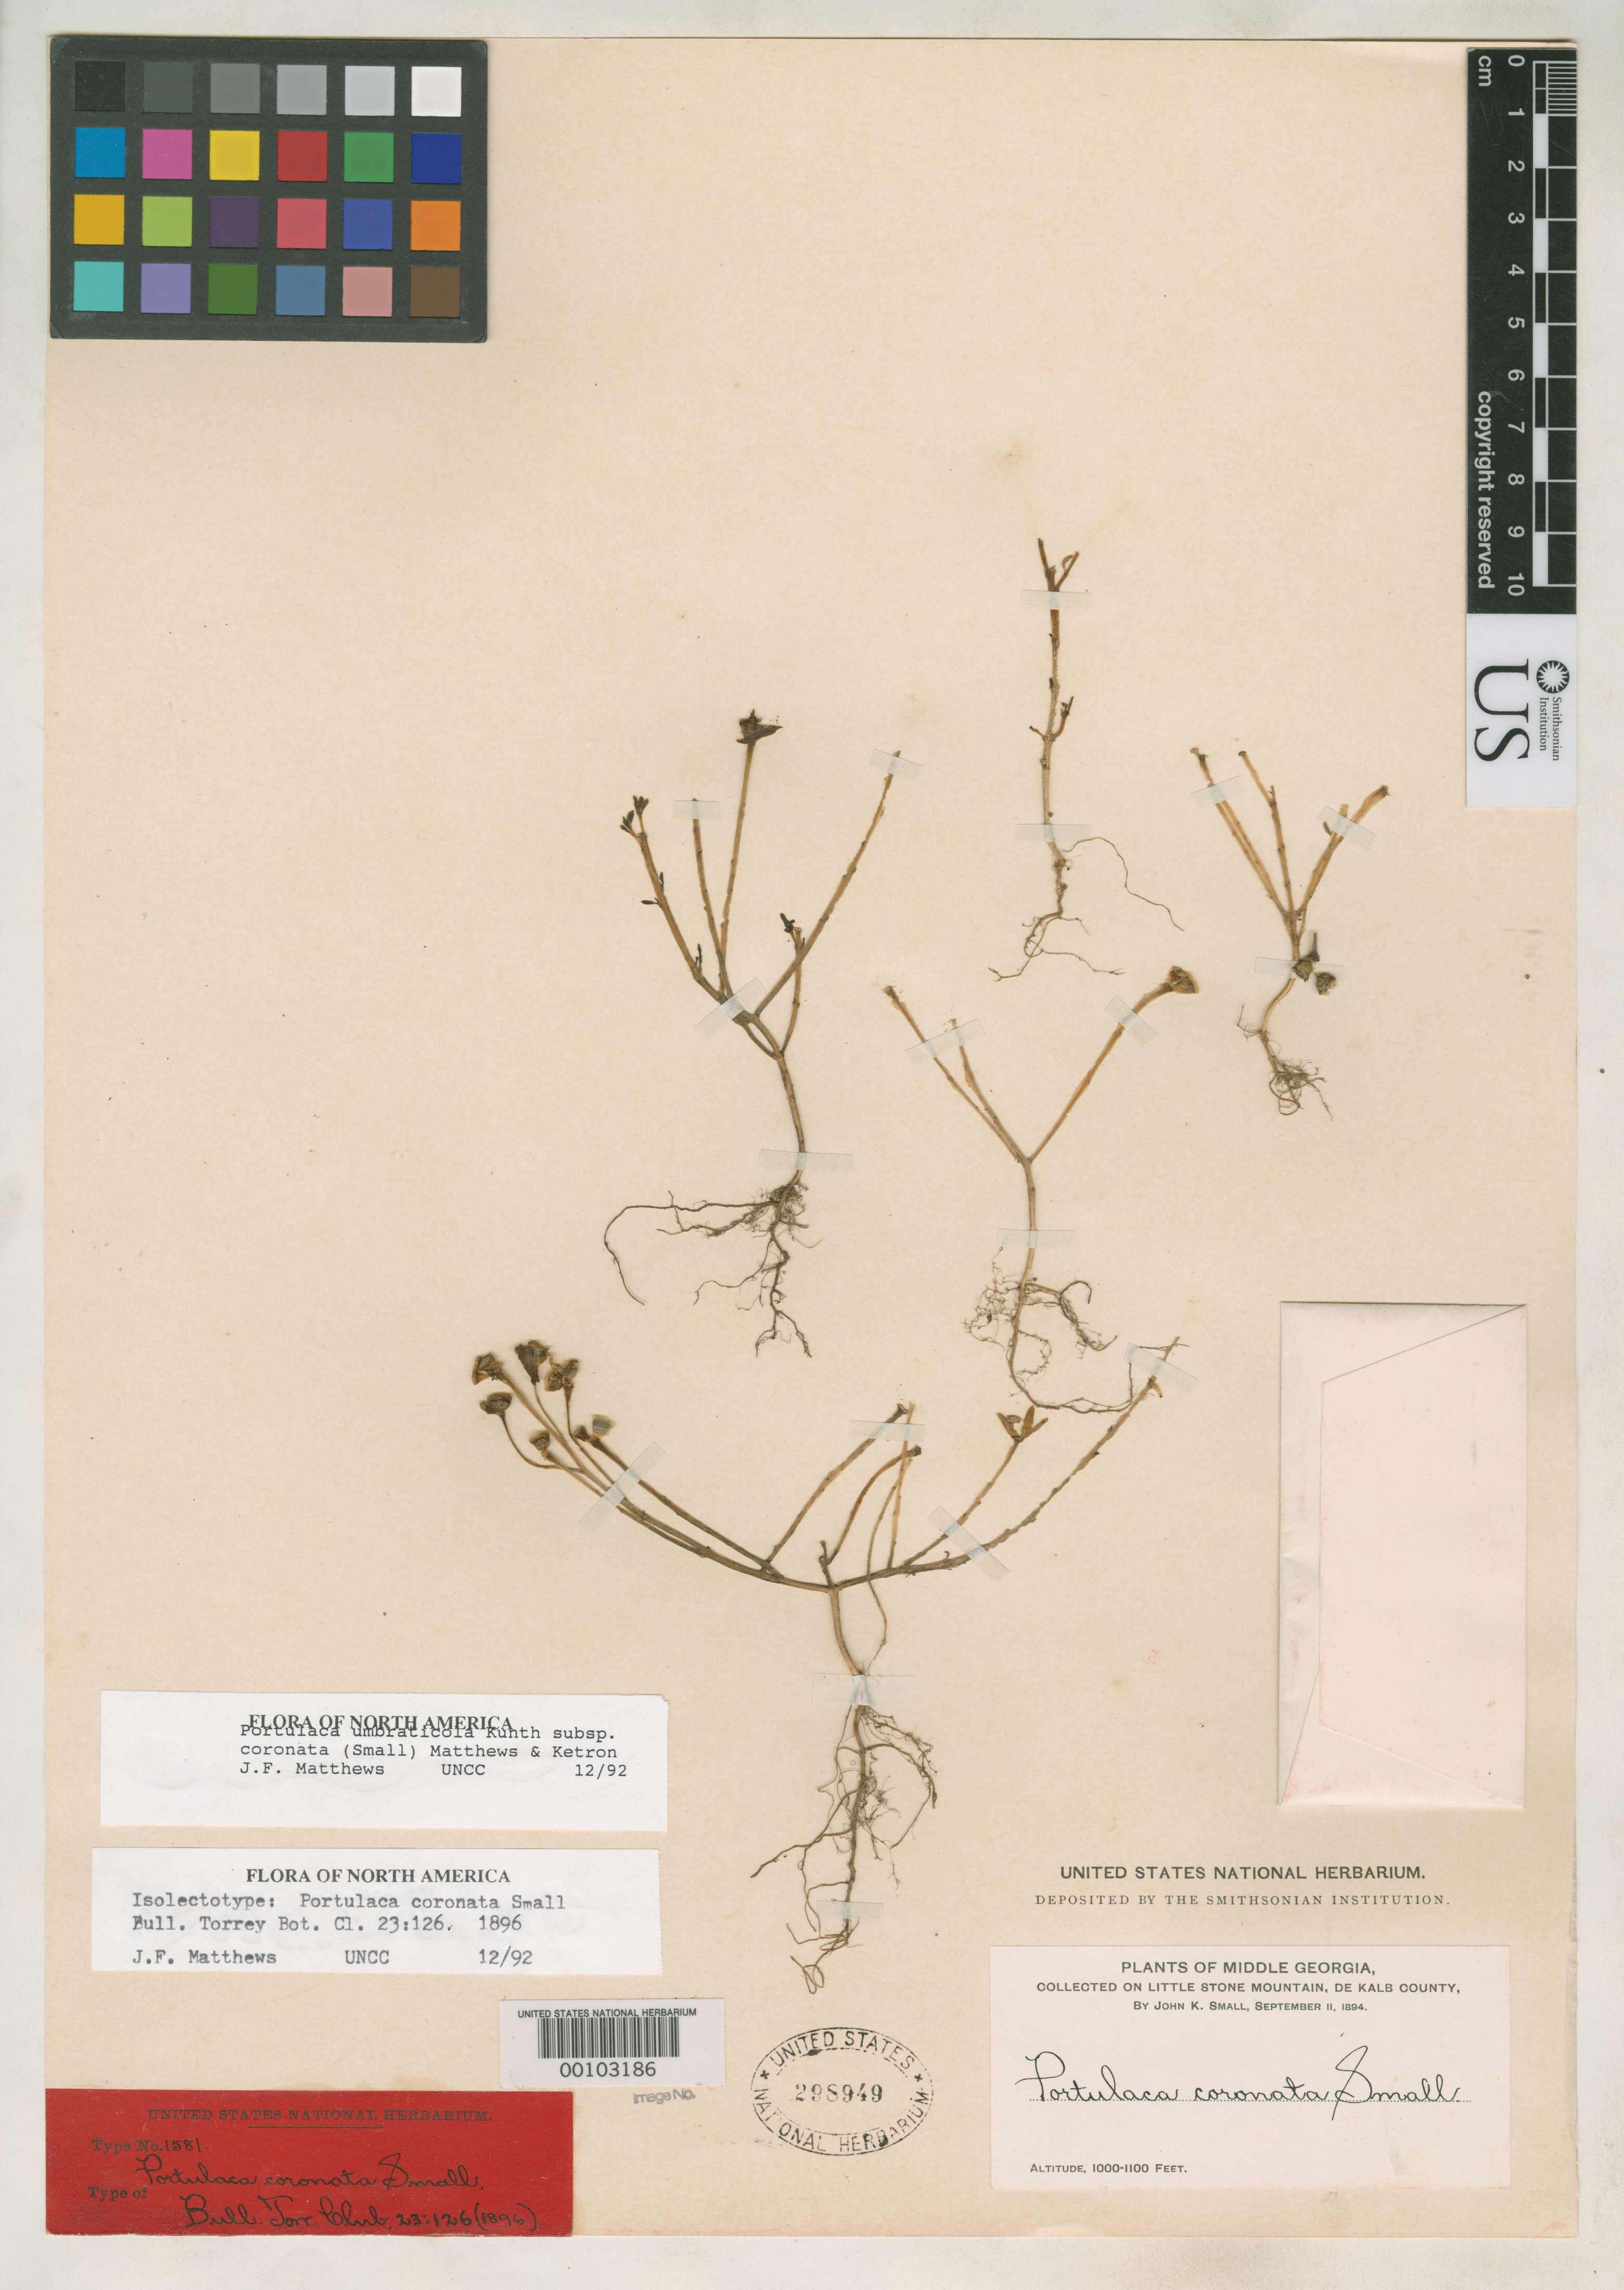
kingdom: Plantae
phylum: Tracheophyta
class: Magnoliopsida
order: Caryophyllales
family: Portulacaceae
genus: Portulaca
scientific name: Portulaca coronata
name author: Small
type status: Isolectotype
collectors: J. K. Small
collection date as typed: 11 Sep 1894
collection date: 1894-09-11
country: United States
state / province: Georgia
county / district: De Kalb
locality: Little Stone Mountain, De Kalb County.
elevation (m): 305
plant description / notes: For further lectotypification info see Castanea 57: 207 (1992).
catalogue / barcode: US 298949